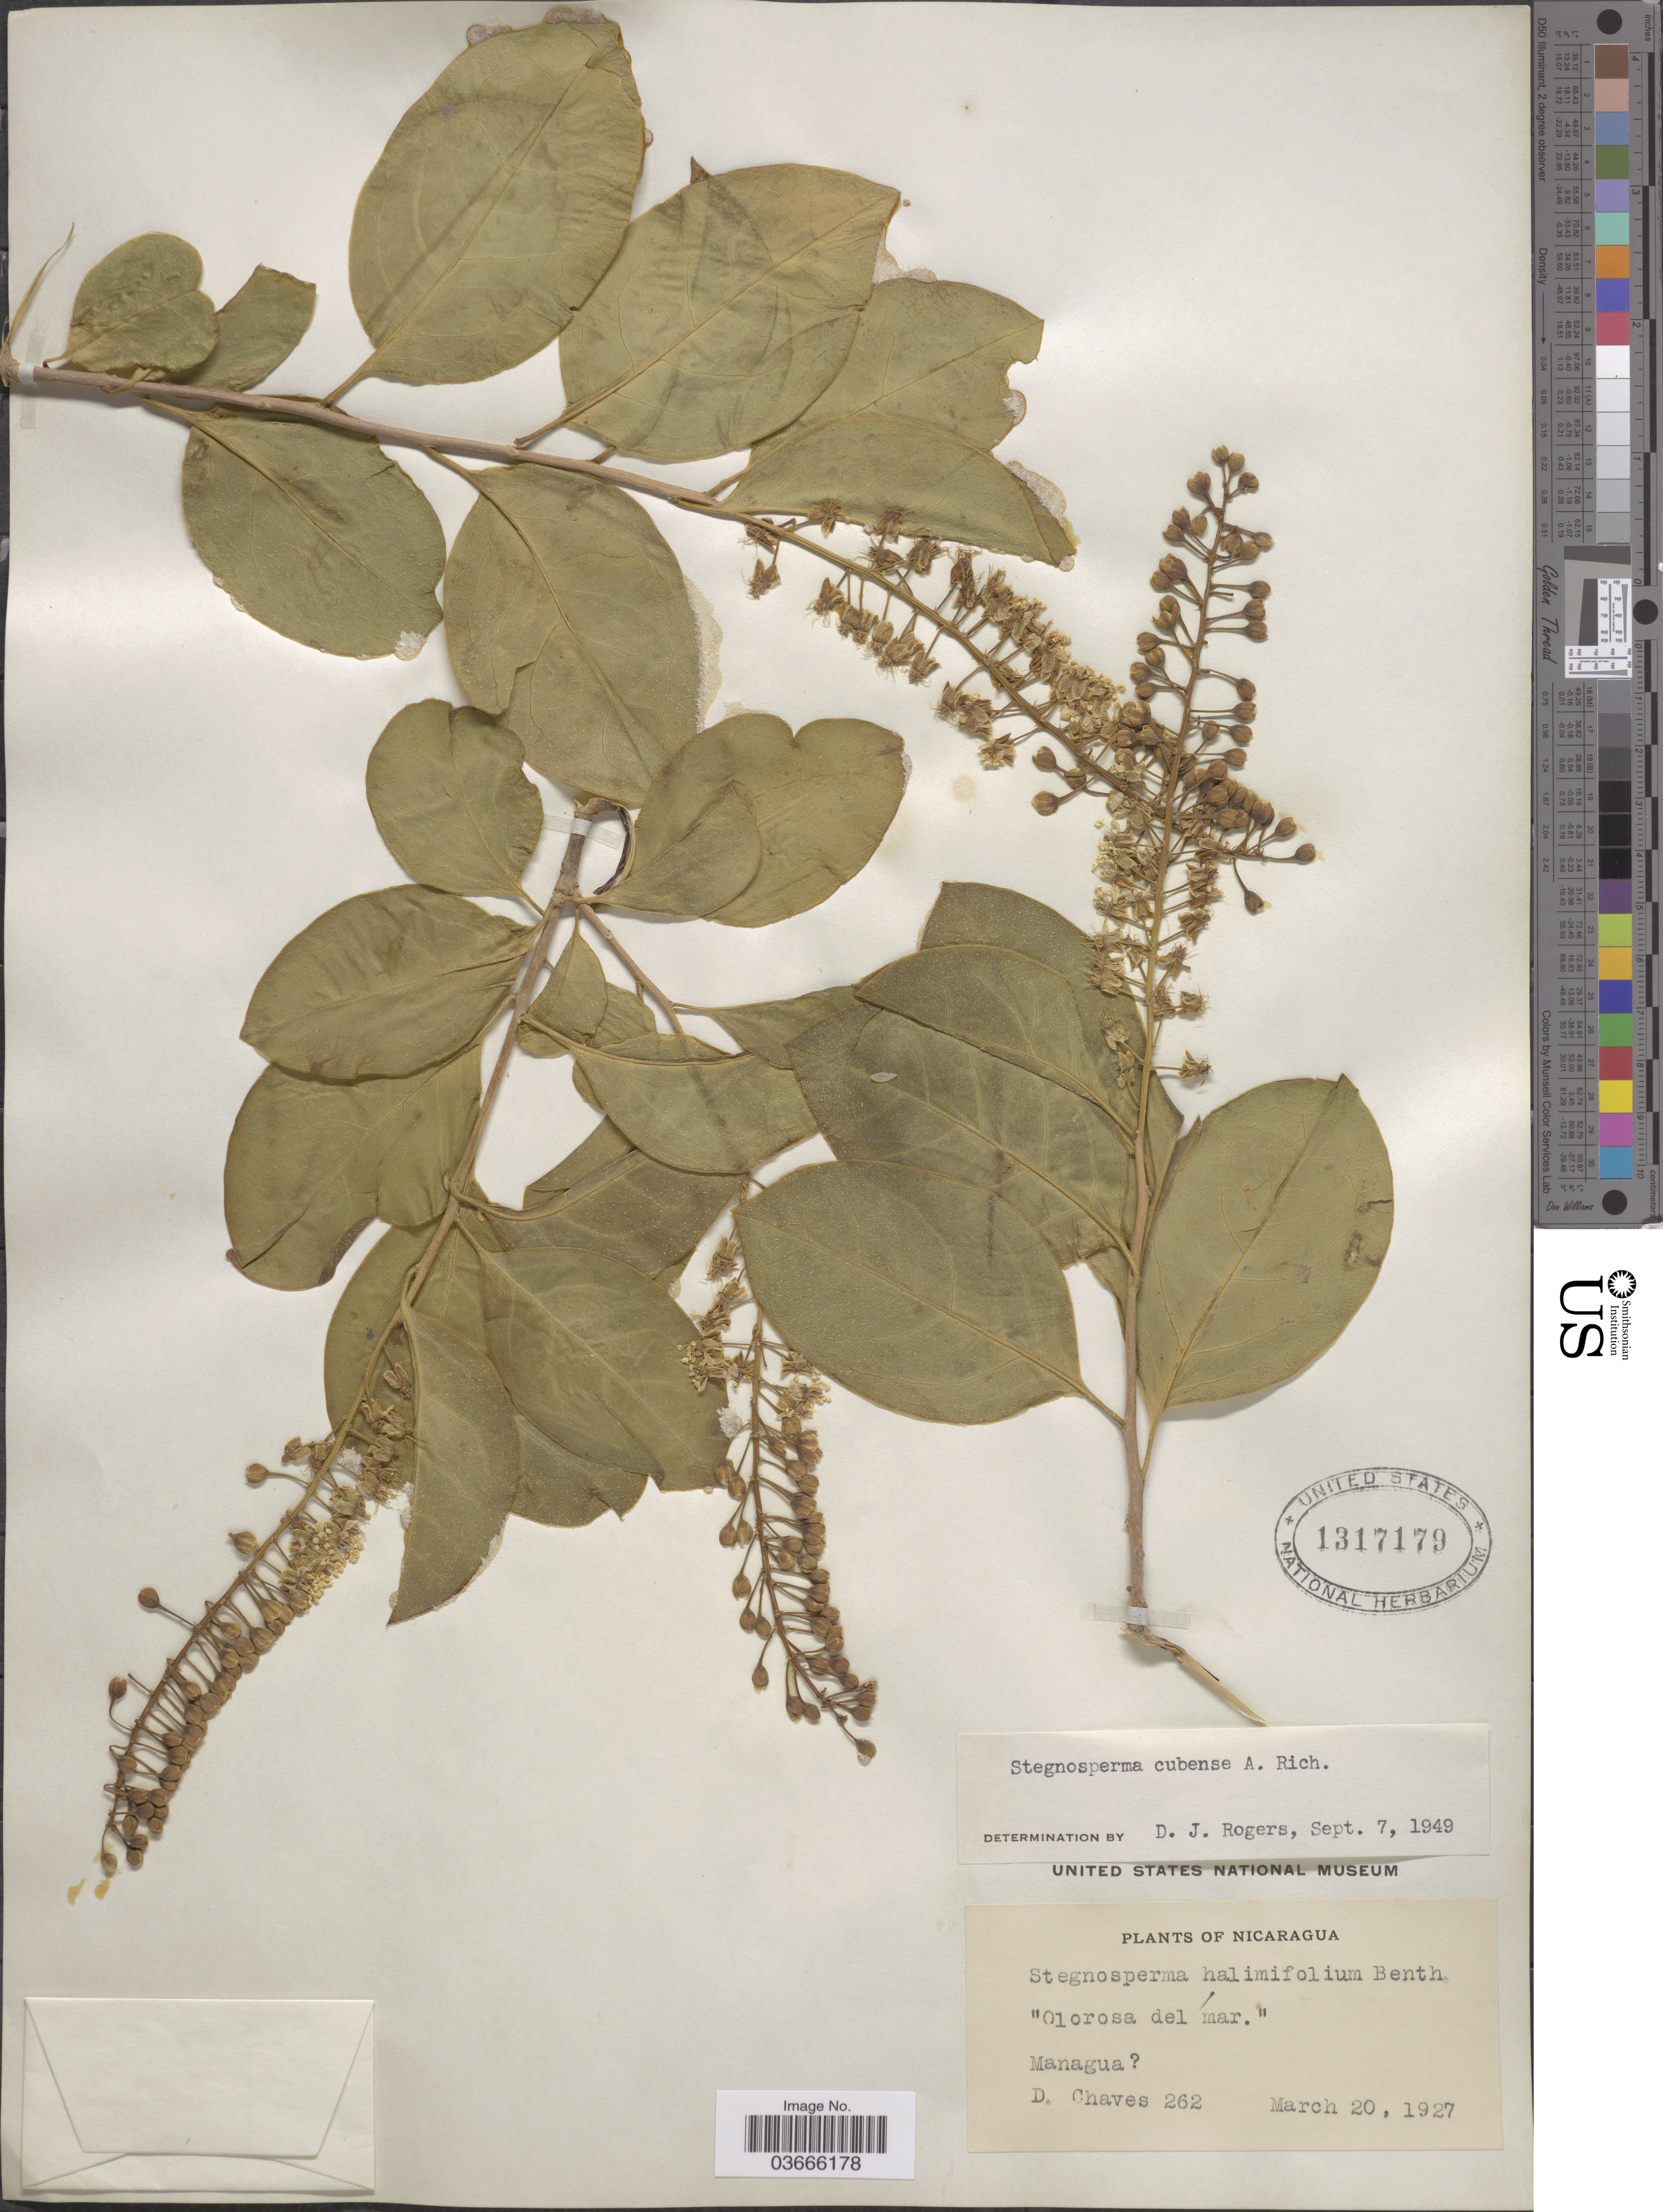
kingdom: Plantae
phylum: Tracheophyta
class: Magnoliopsida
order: Caryophyllales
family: Stegnospermataceae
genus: Stegnosperma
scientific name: Stegnosperma cubense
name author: A. Rich.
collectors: D. Chaves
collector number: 262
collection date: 1927-03-20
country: Nicaragua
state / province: Managua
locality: Managua [unsure placement]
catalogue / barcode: US 1317179